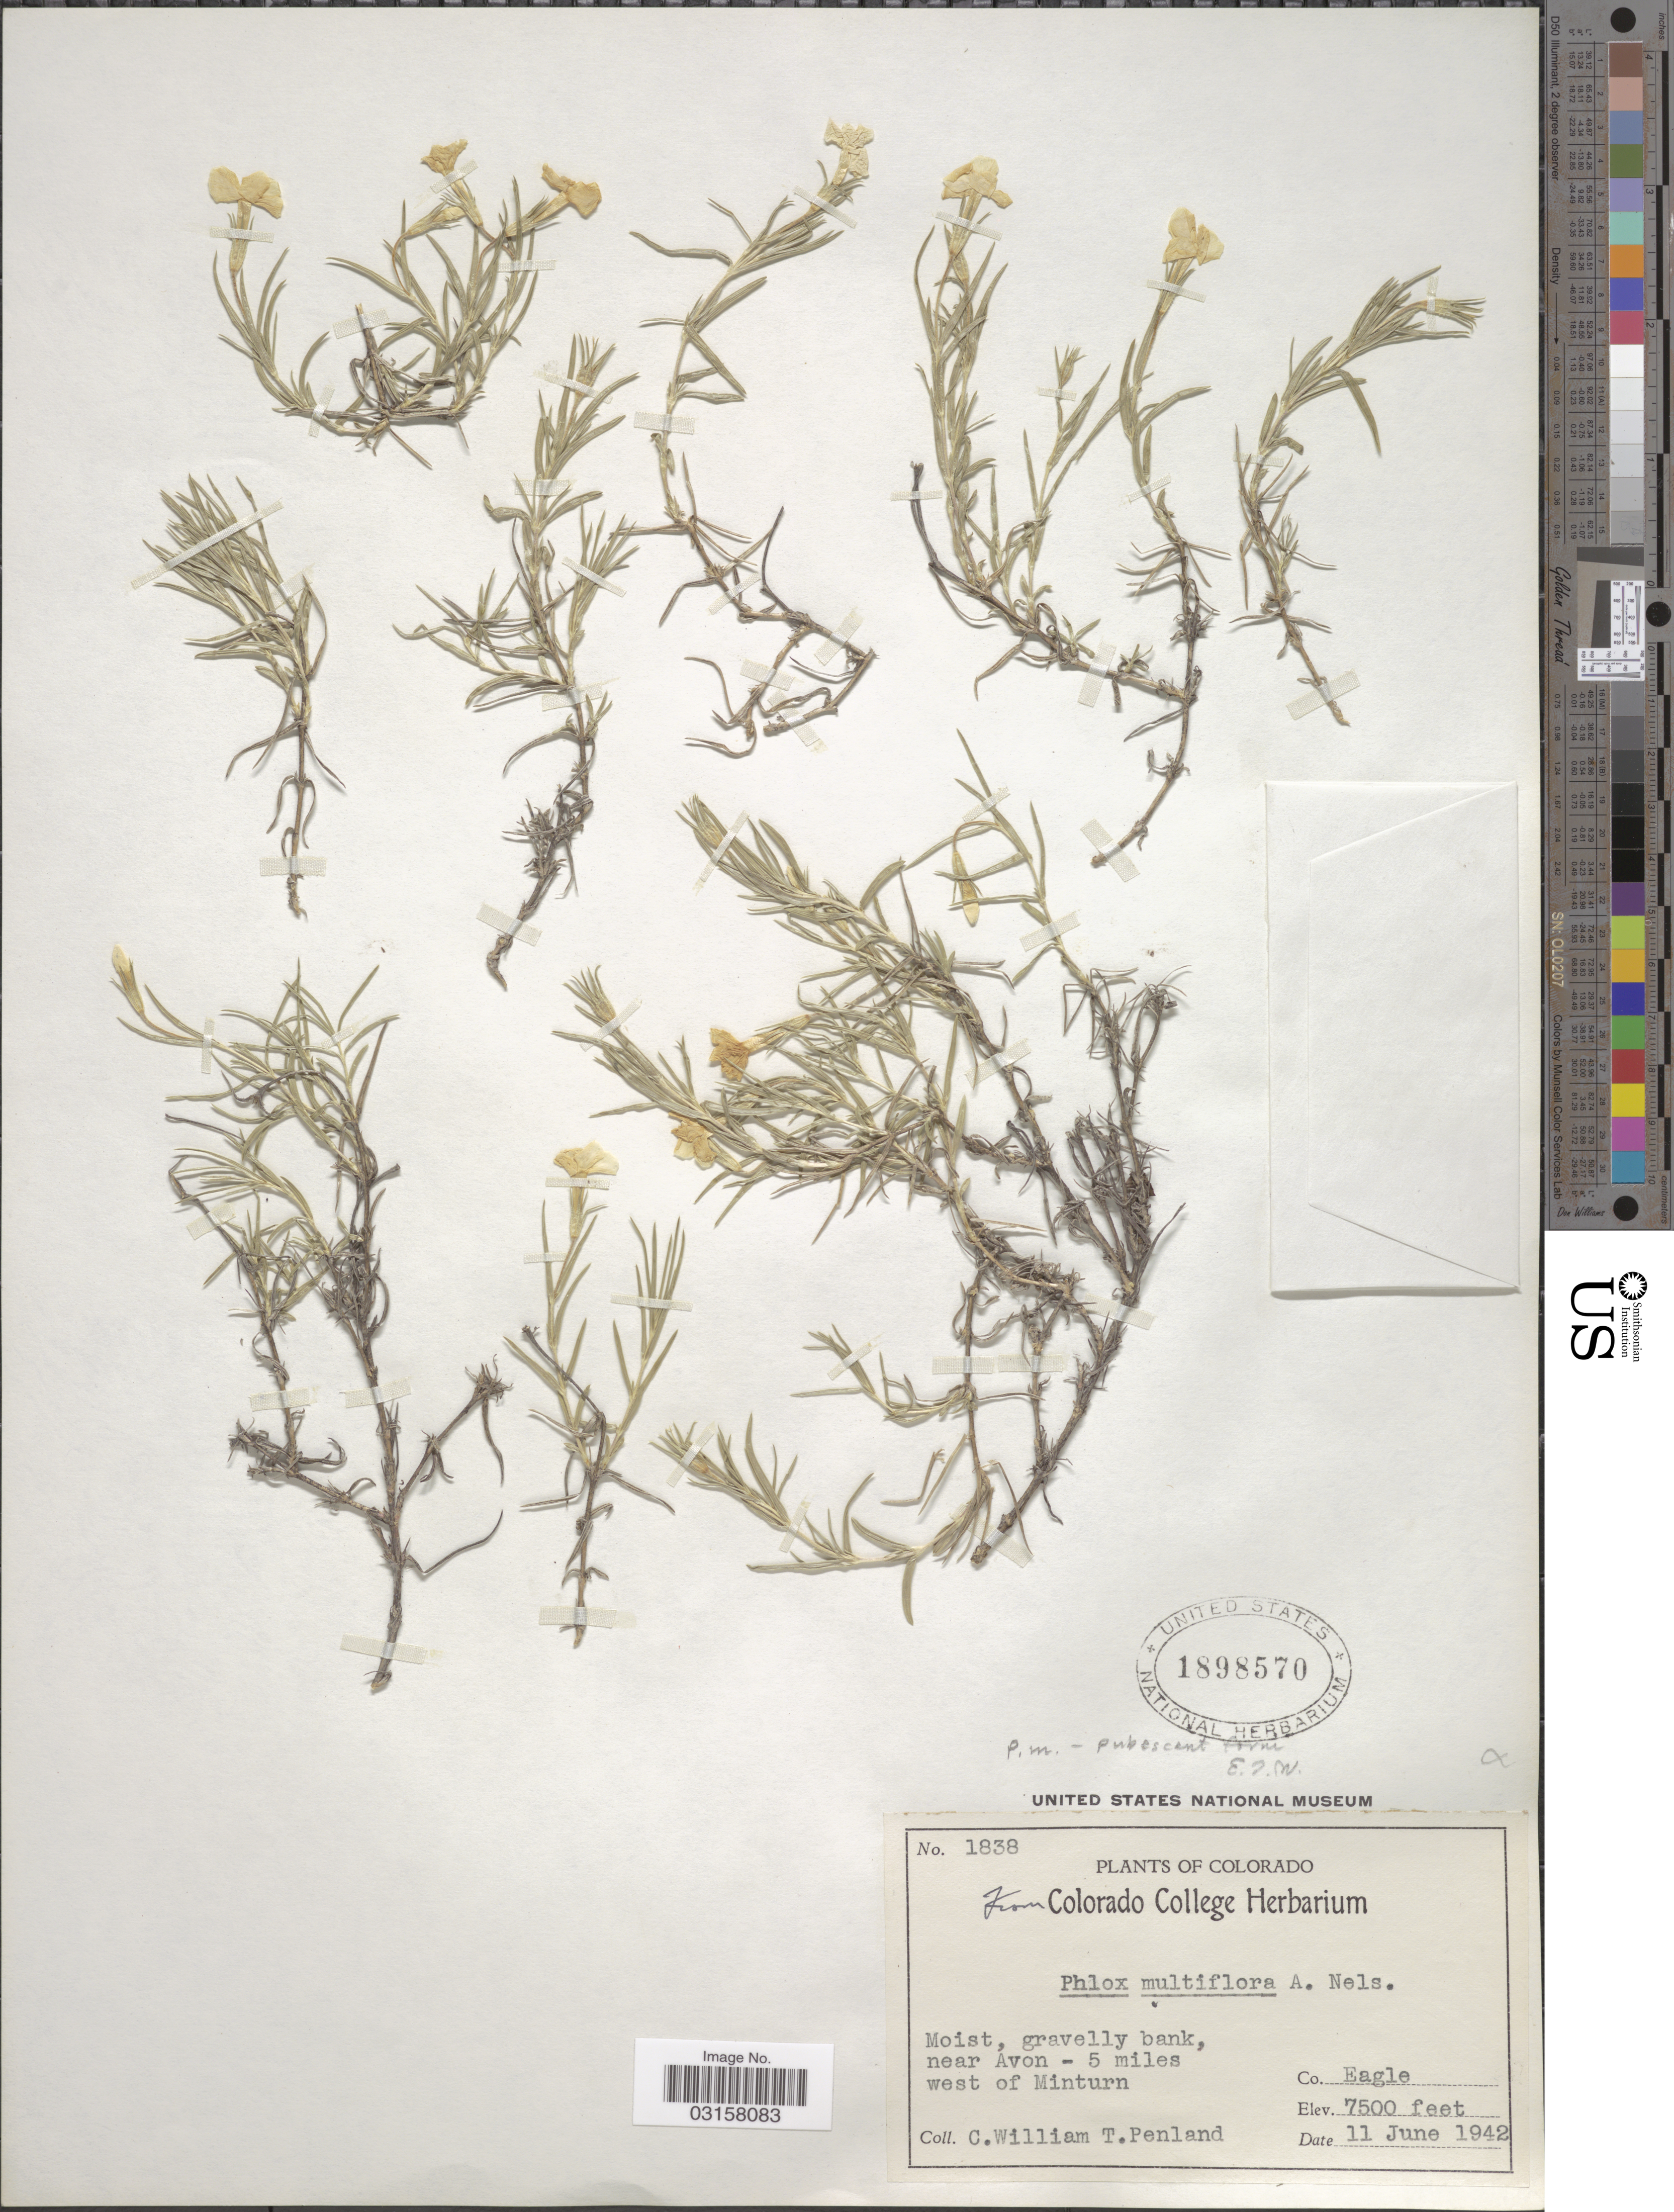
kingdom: Plantae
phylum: Tracheophyta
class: Magnoliopsida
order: Ericales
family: Polemoniaceae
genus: Phlox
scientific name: Phlox multiflora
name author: A. Nelson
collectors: C. W. Penland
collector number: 1838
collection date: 1942-06-11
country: United States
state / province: Colorado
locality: Near Avon - 5 miles west of Minturn. Co. Eagle.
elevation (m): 2286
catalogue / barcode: US 1898570